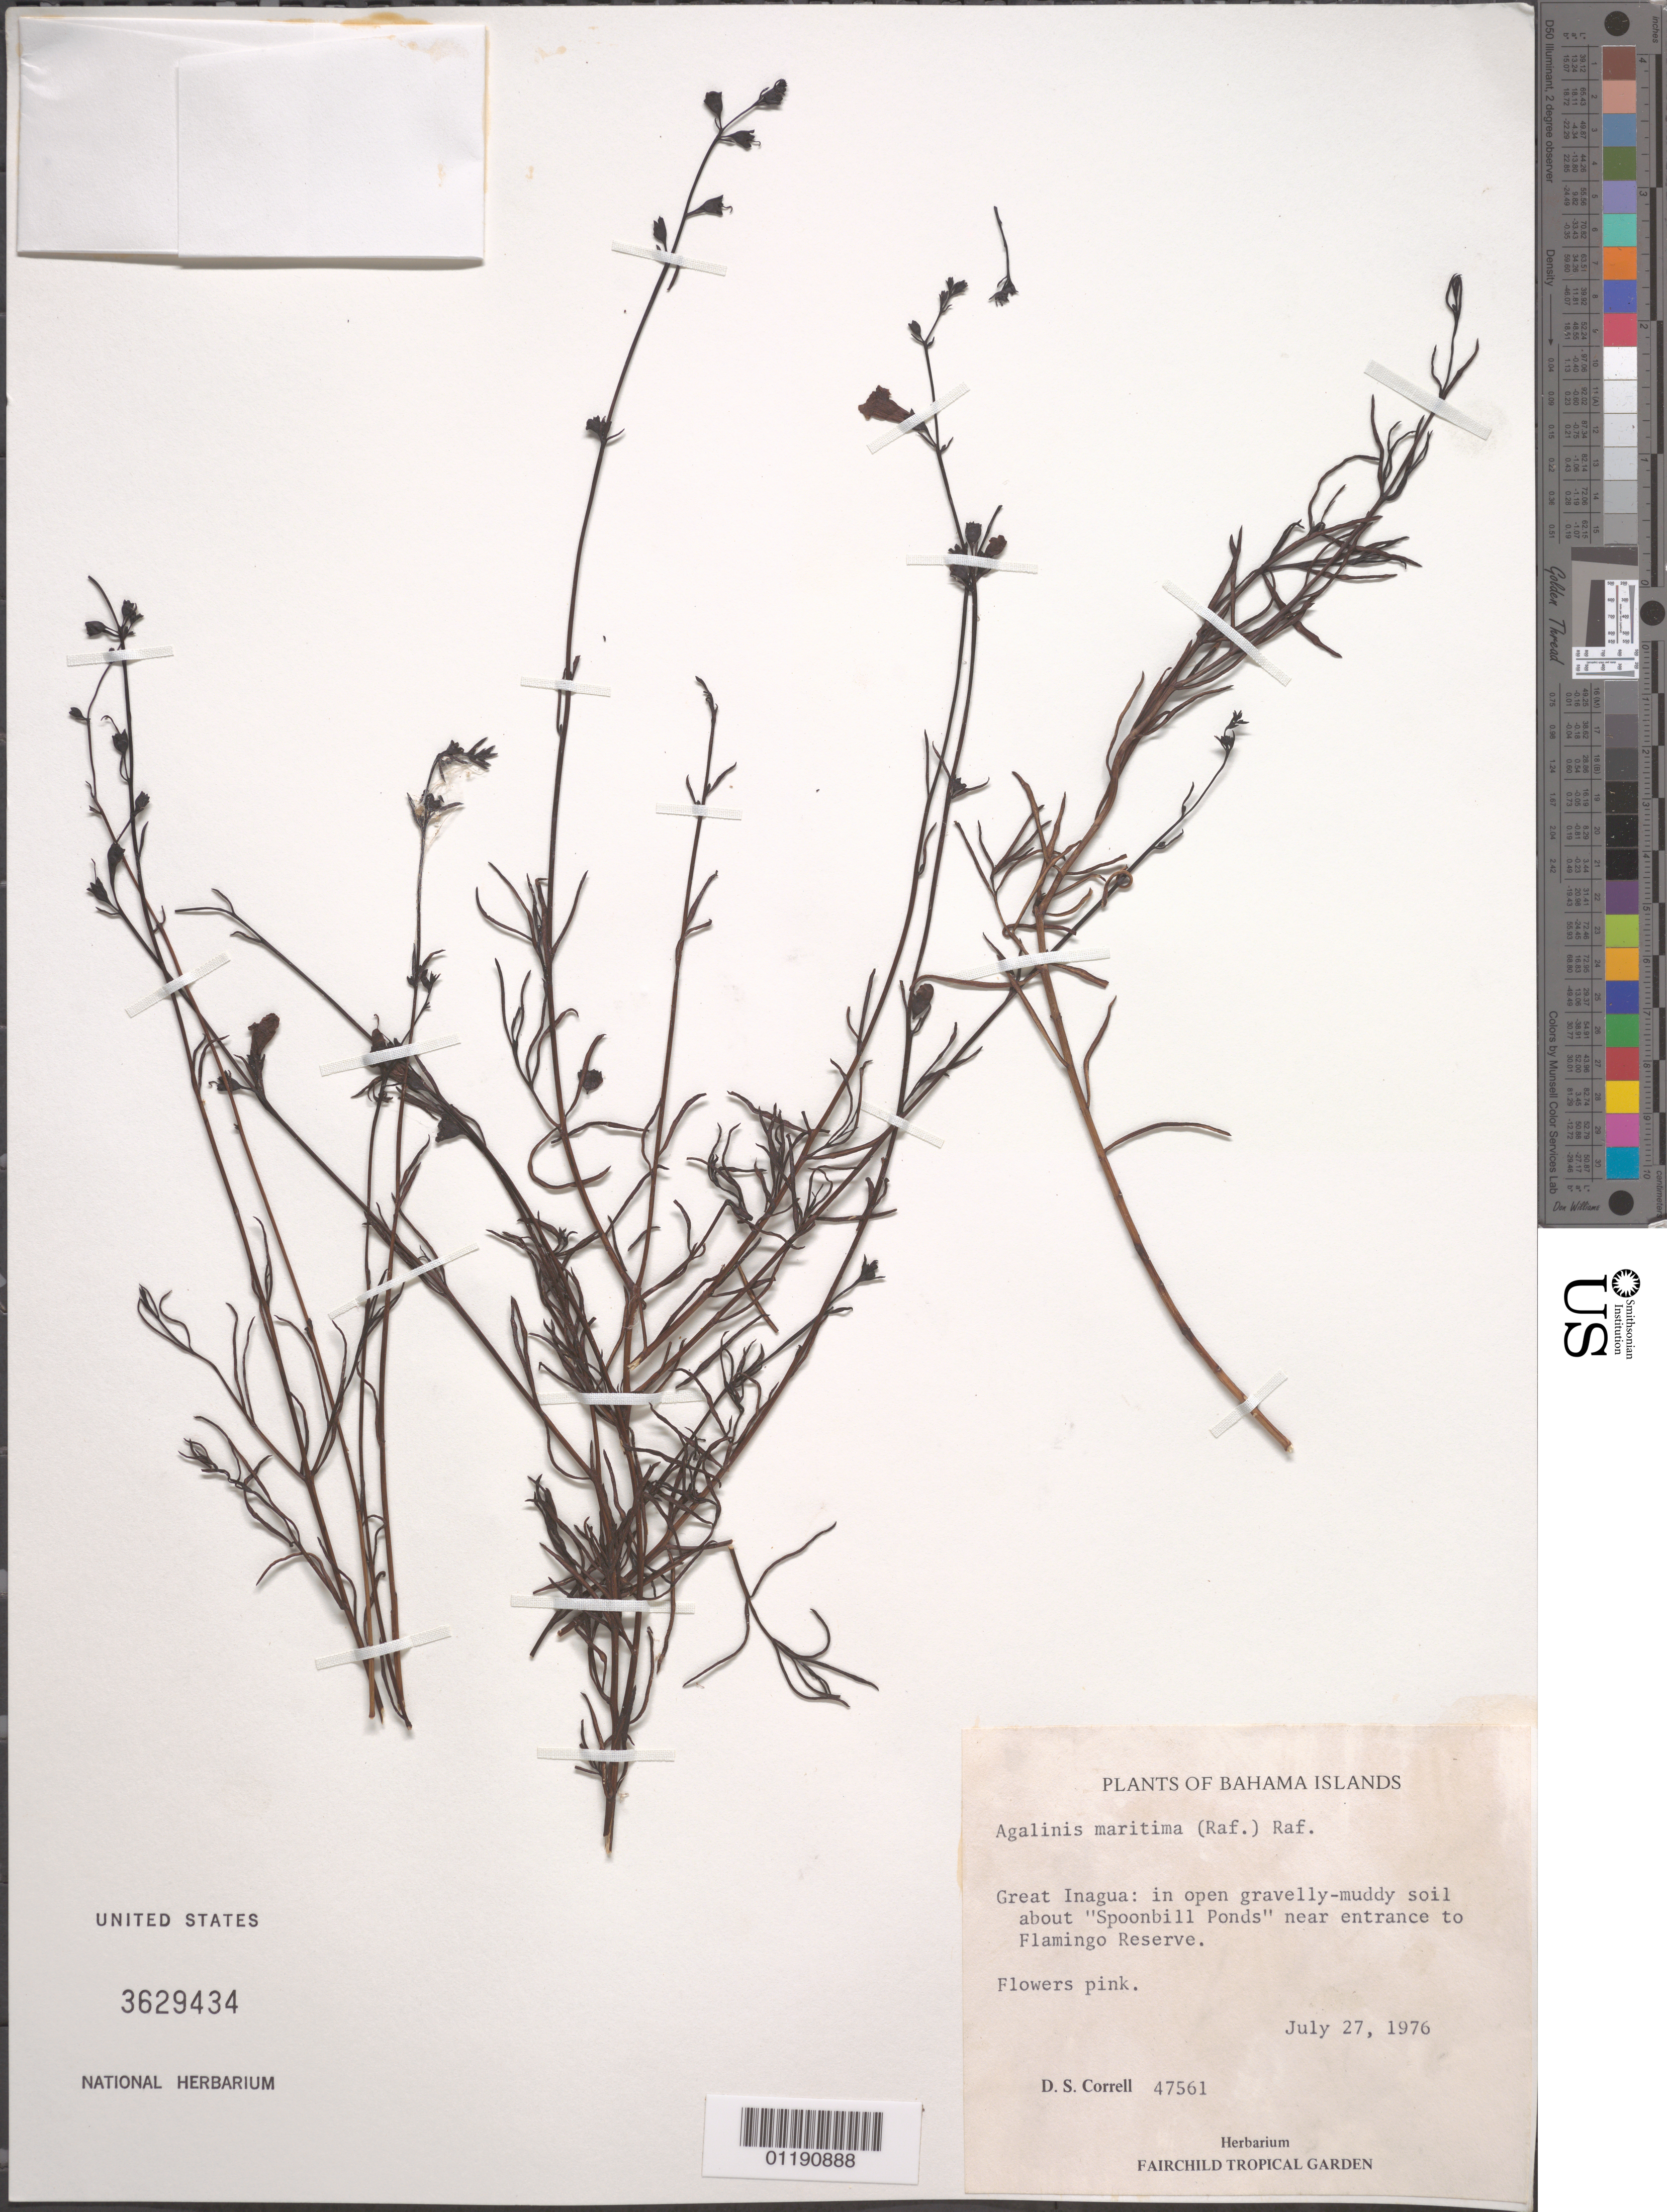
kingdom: Plantae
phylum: Tracheophyta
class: Magnoliopsida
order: Lamiales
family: Orobanchaceae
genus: Agalinis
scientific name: Agalinis maritima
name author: (Raf.) Raf.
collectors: D. S. Correll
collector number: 47561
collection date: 1976-07-27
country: Bahamas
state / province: Great Inagua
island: Great Inagua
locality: Great Inagua: in open gravelly-muddy soil around "Spoonbill Ponds" near entrance to Flamingo Reserve.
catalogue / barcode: US 3629434